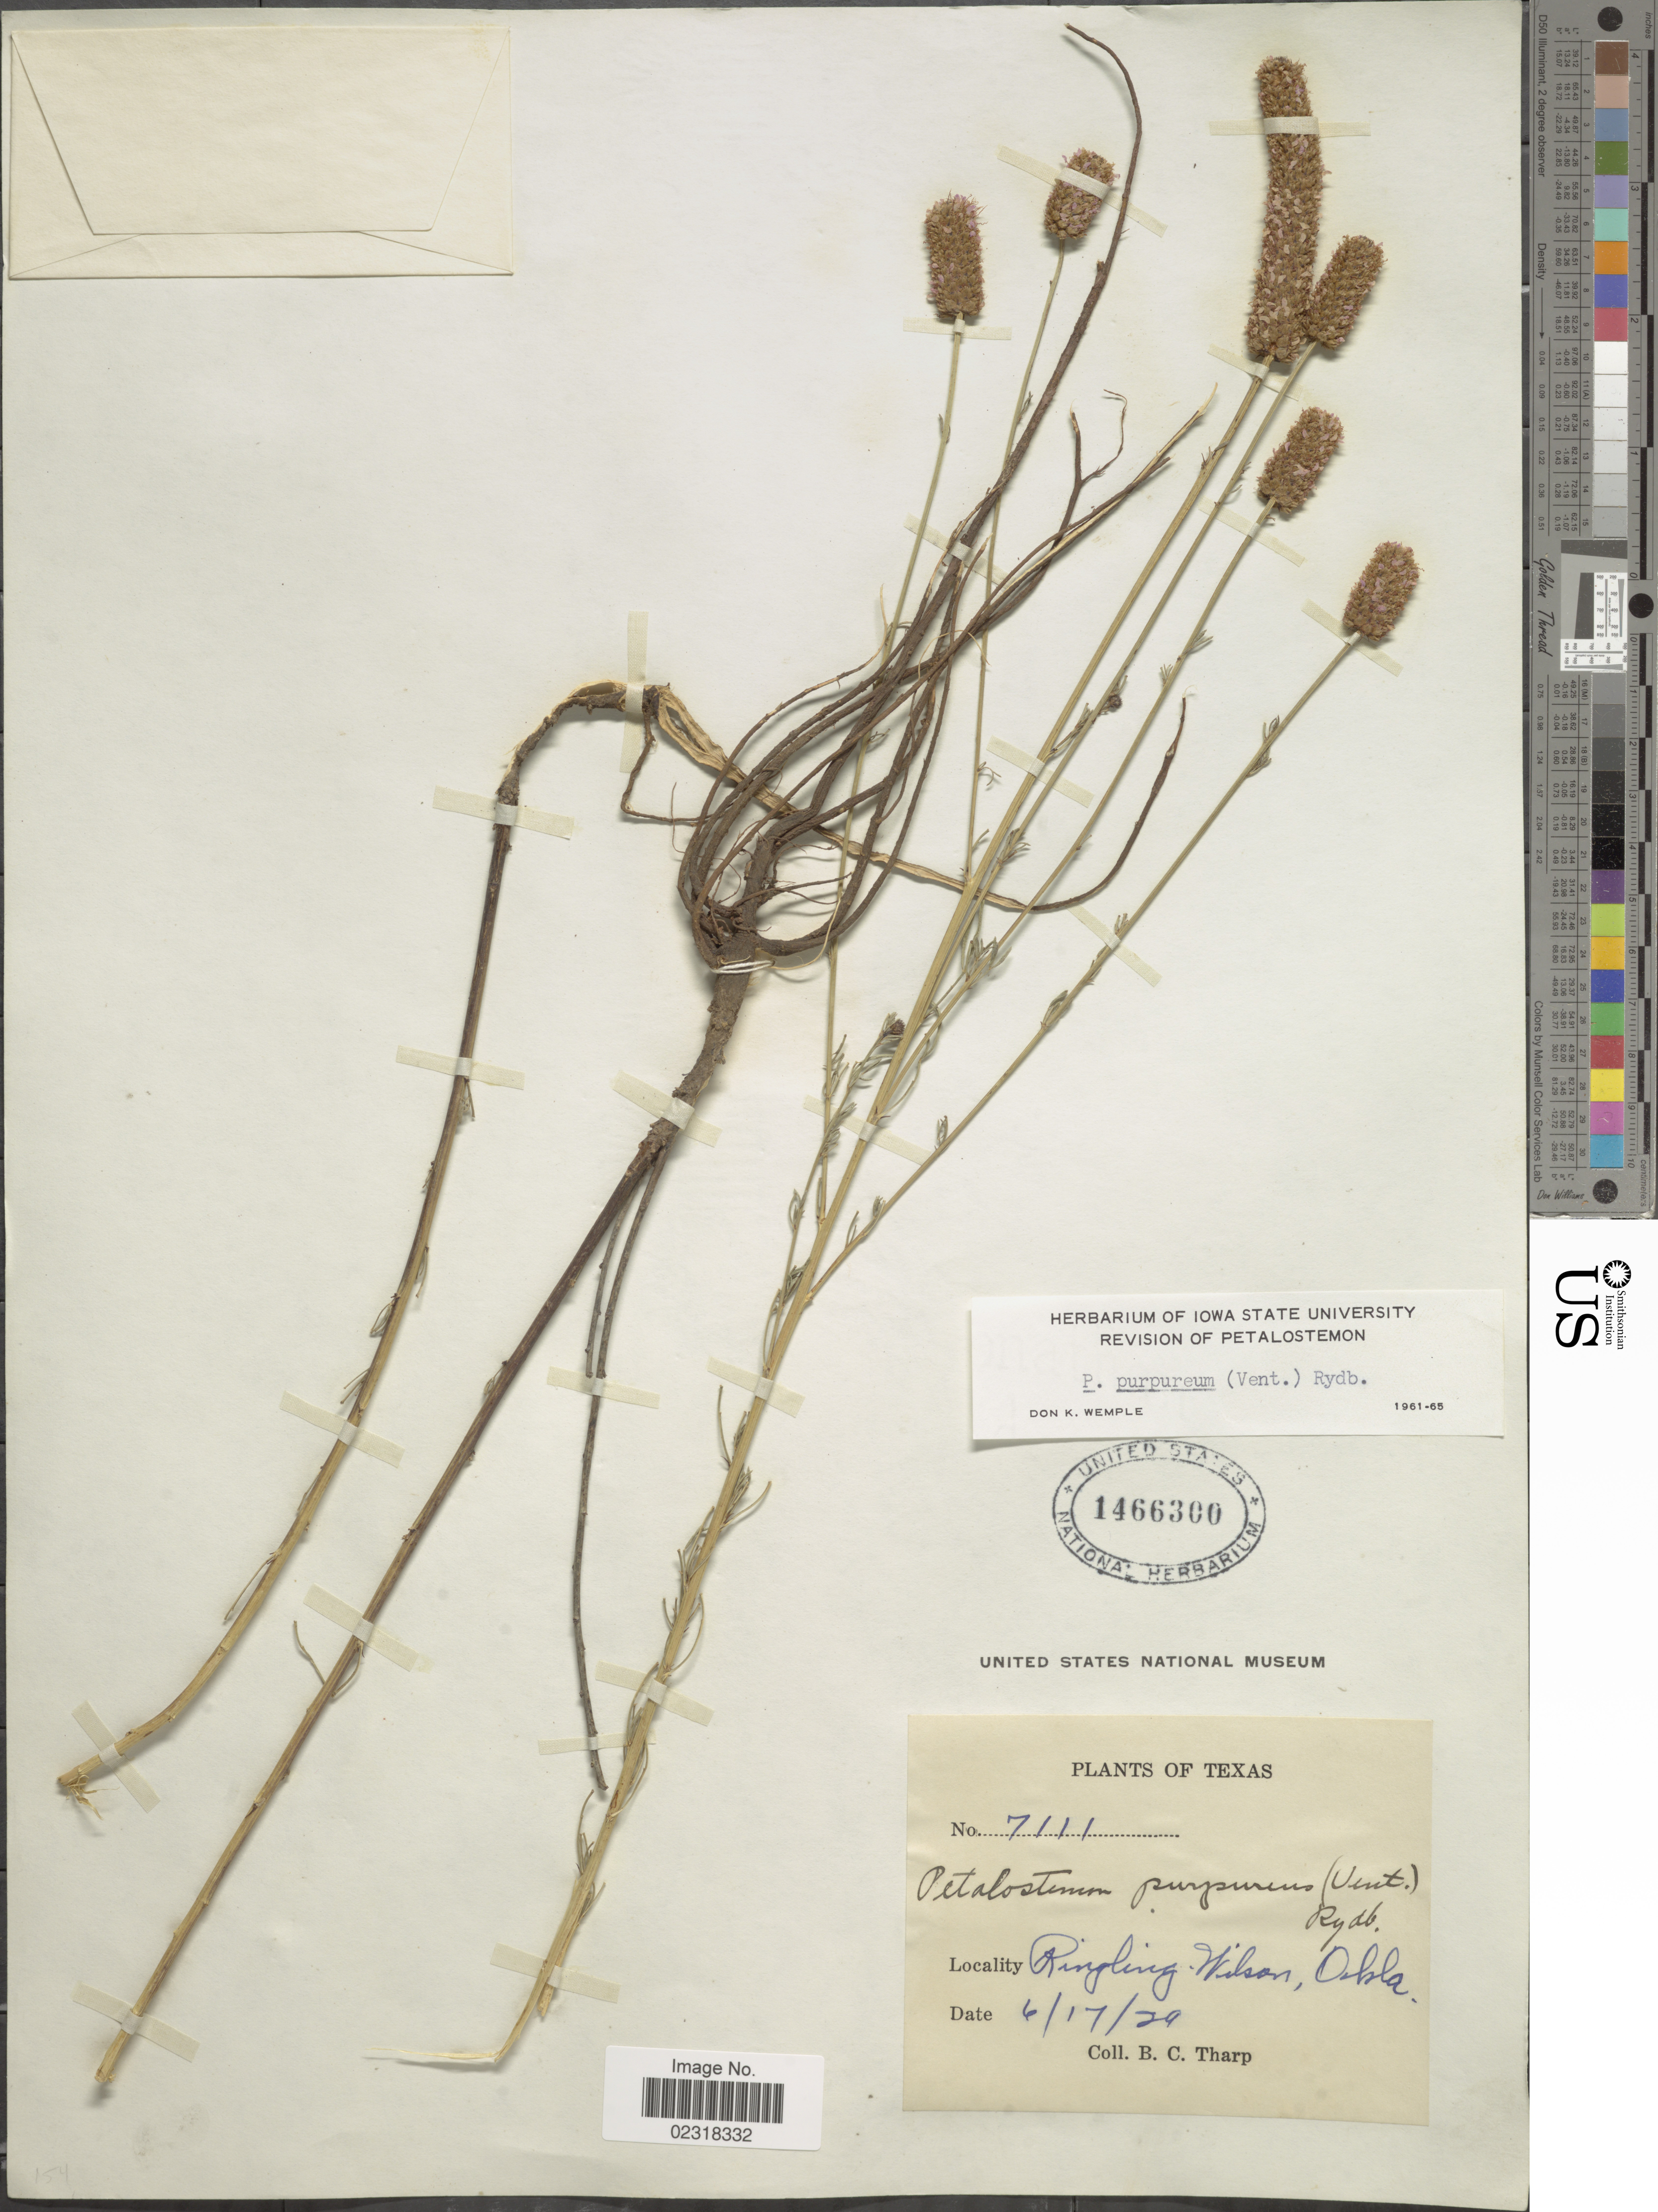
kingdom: Plantae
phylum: Tracheophyta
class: Magnoliopsida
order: Fabales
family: Fabaceae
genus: Dalea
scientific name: Dalea purpurea var. purpurea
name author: Vent.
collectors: B. C. Tharp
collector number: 7111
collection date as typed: Transcribed d/m/y: 17/6/29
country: United States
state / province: Texas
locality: Ringling Wilson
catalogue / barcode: US 1466300